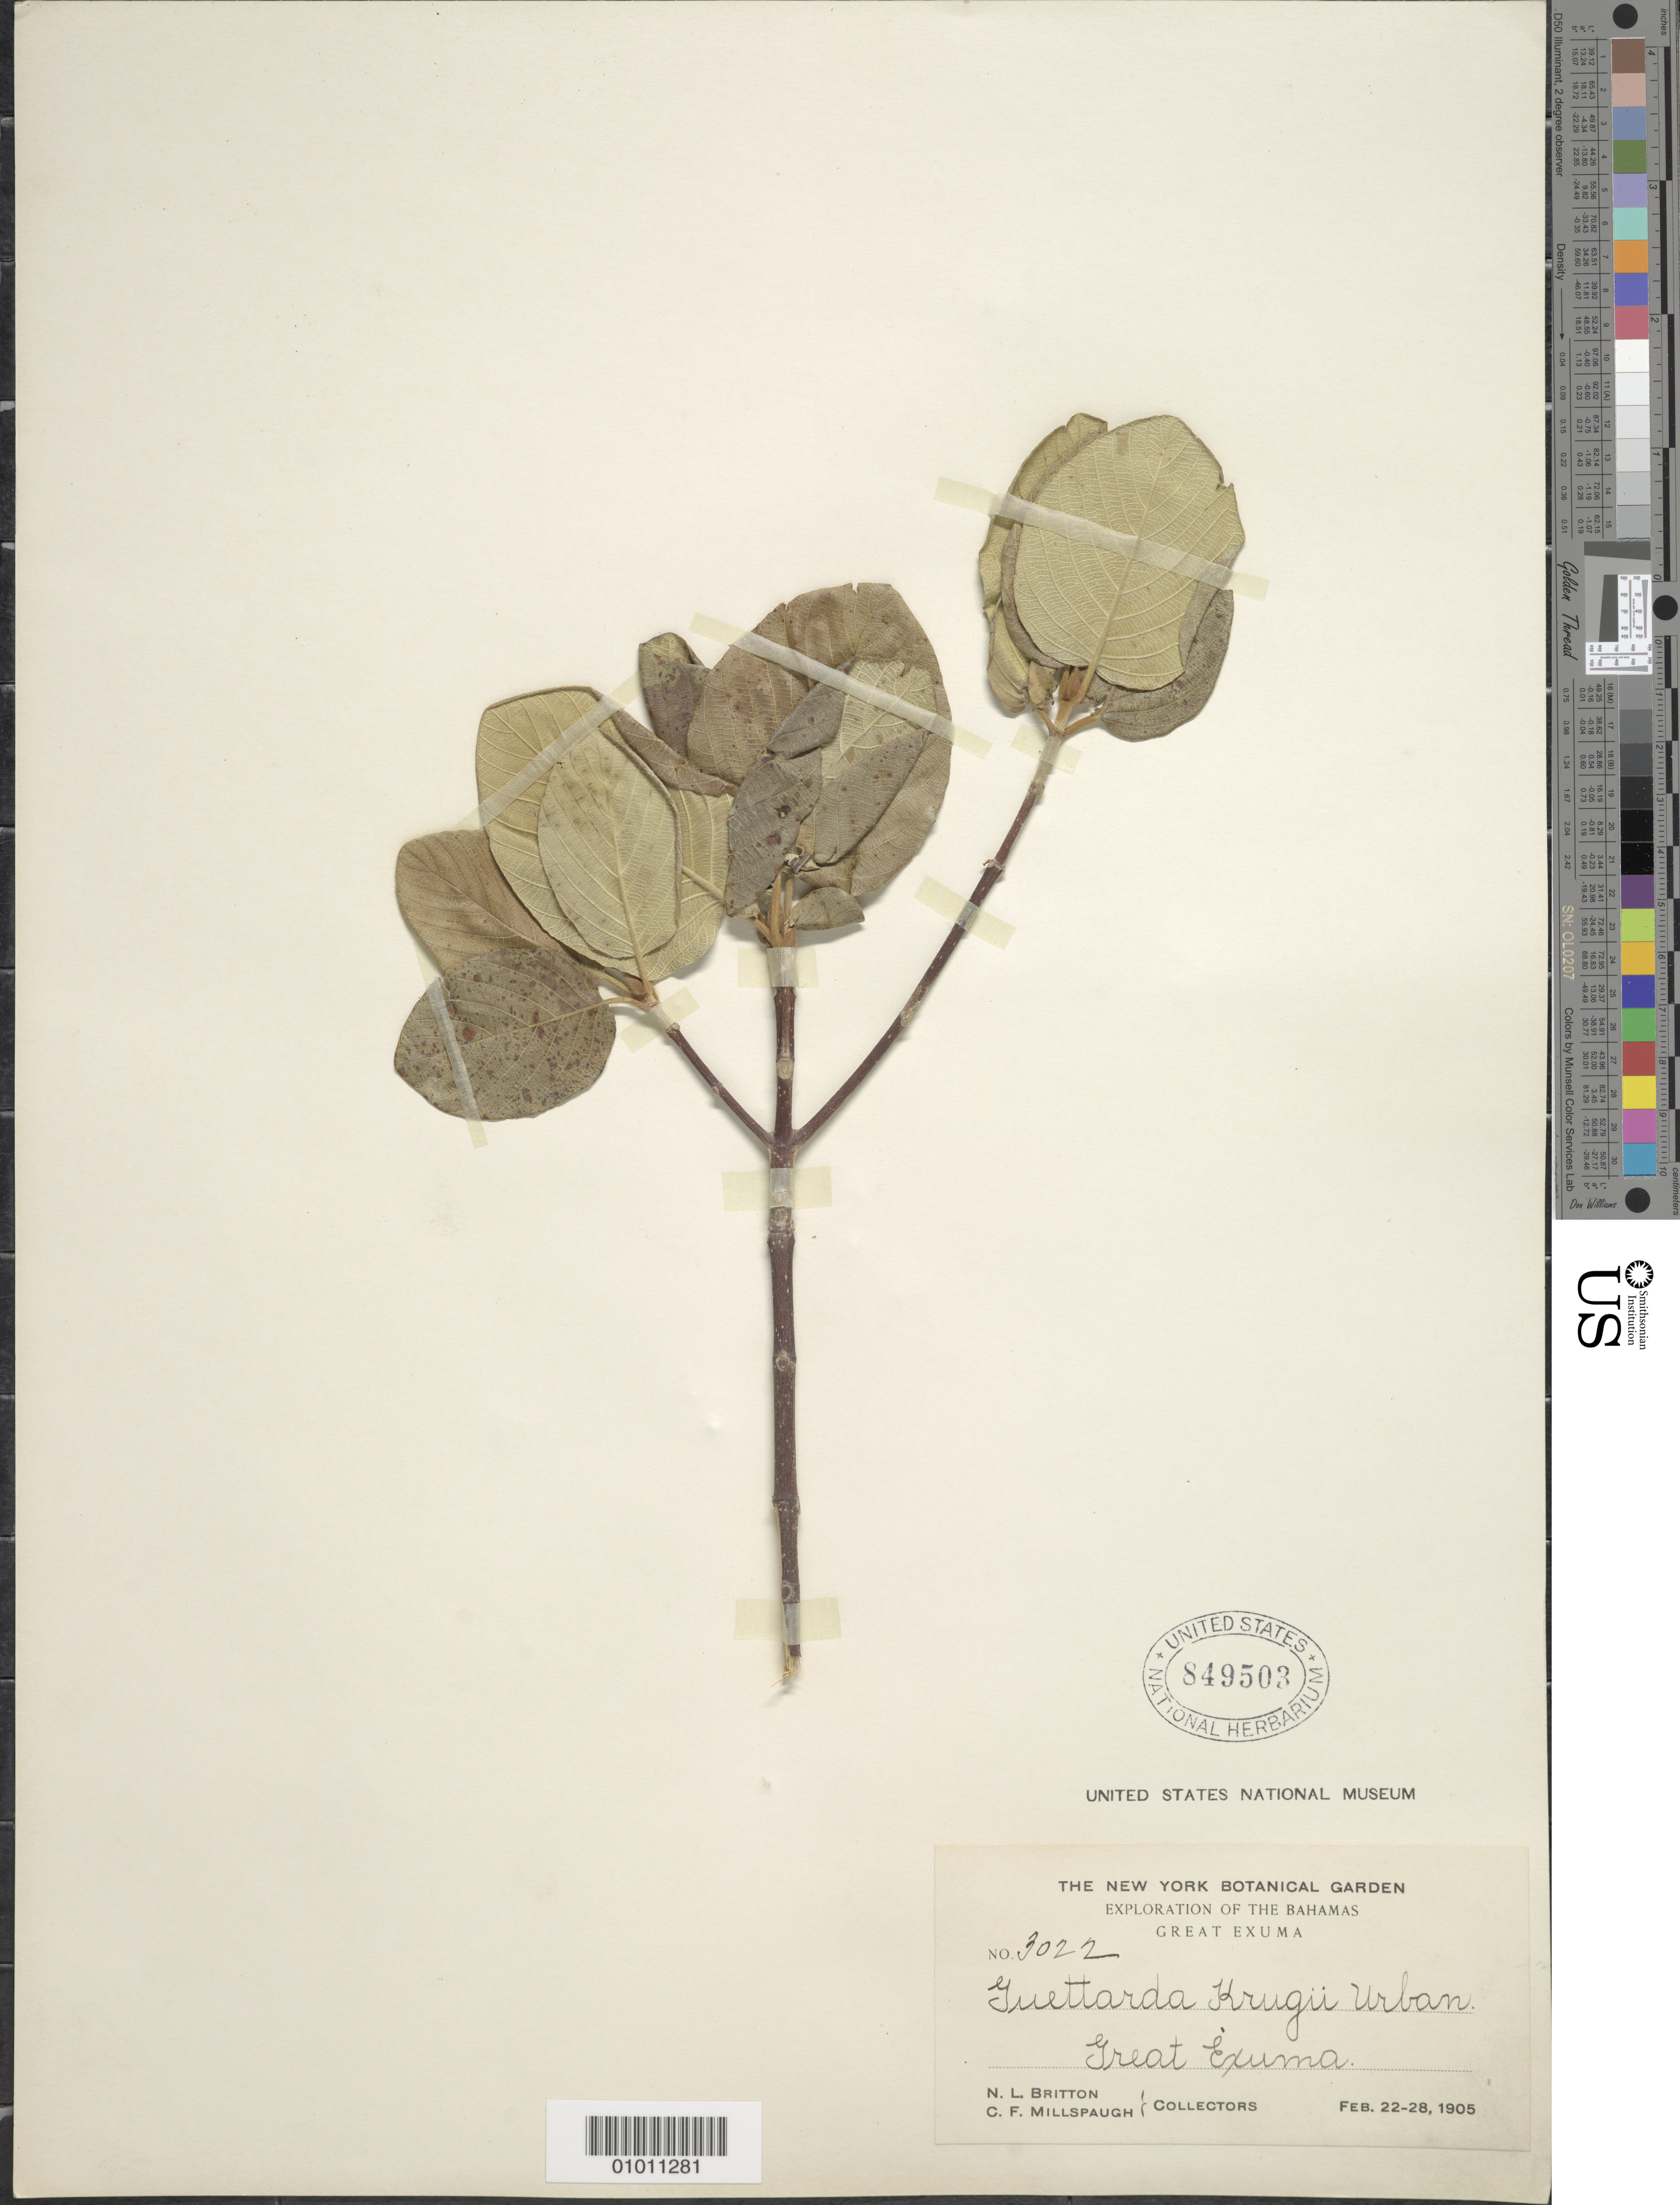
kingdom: Plantae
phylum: Tracheophyta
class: Magnoliopsida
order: Gentianales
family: Rubiaceae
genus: Guettarda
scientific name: Guettarda krugii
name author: Urb.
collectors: N. Britton & C. F. Millspaugh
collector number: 3022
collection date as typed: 22 Feb 1905 to 28 Feb 1905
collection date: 1905-02-22/1905-02-28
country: Bahamas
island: Great Exuma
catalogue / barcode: US 849503